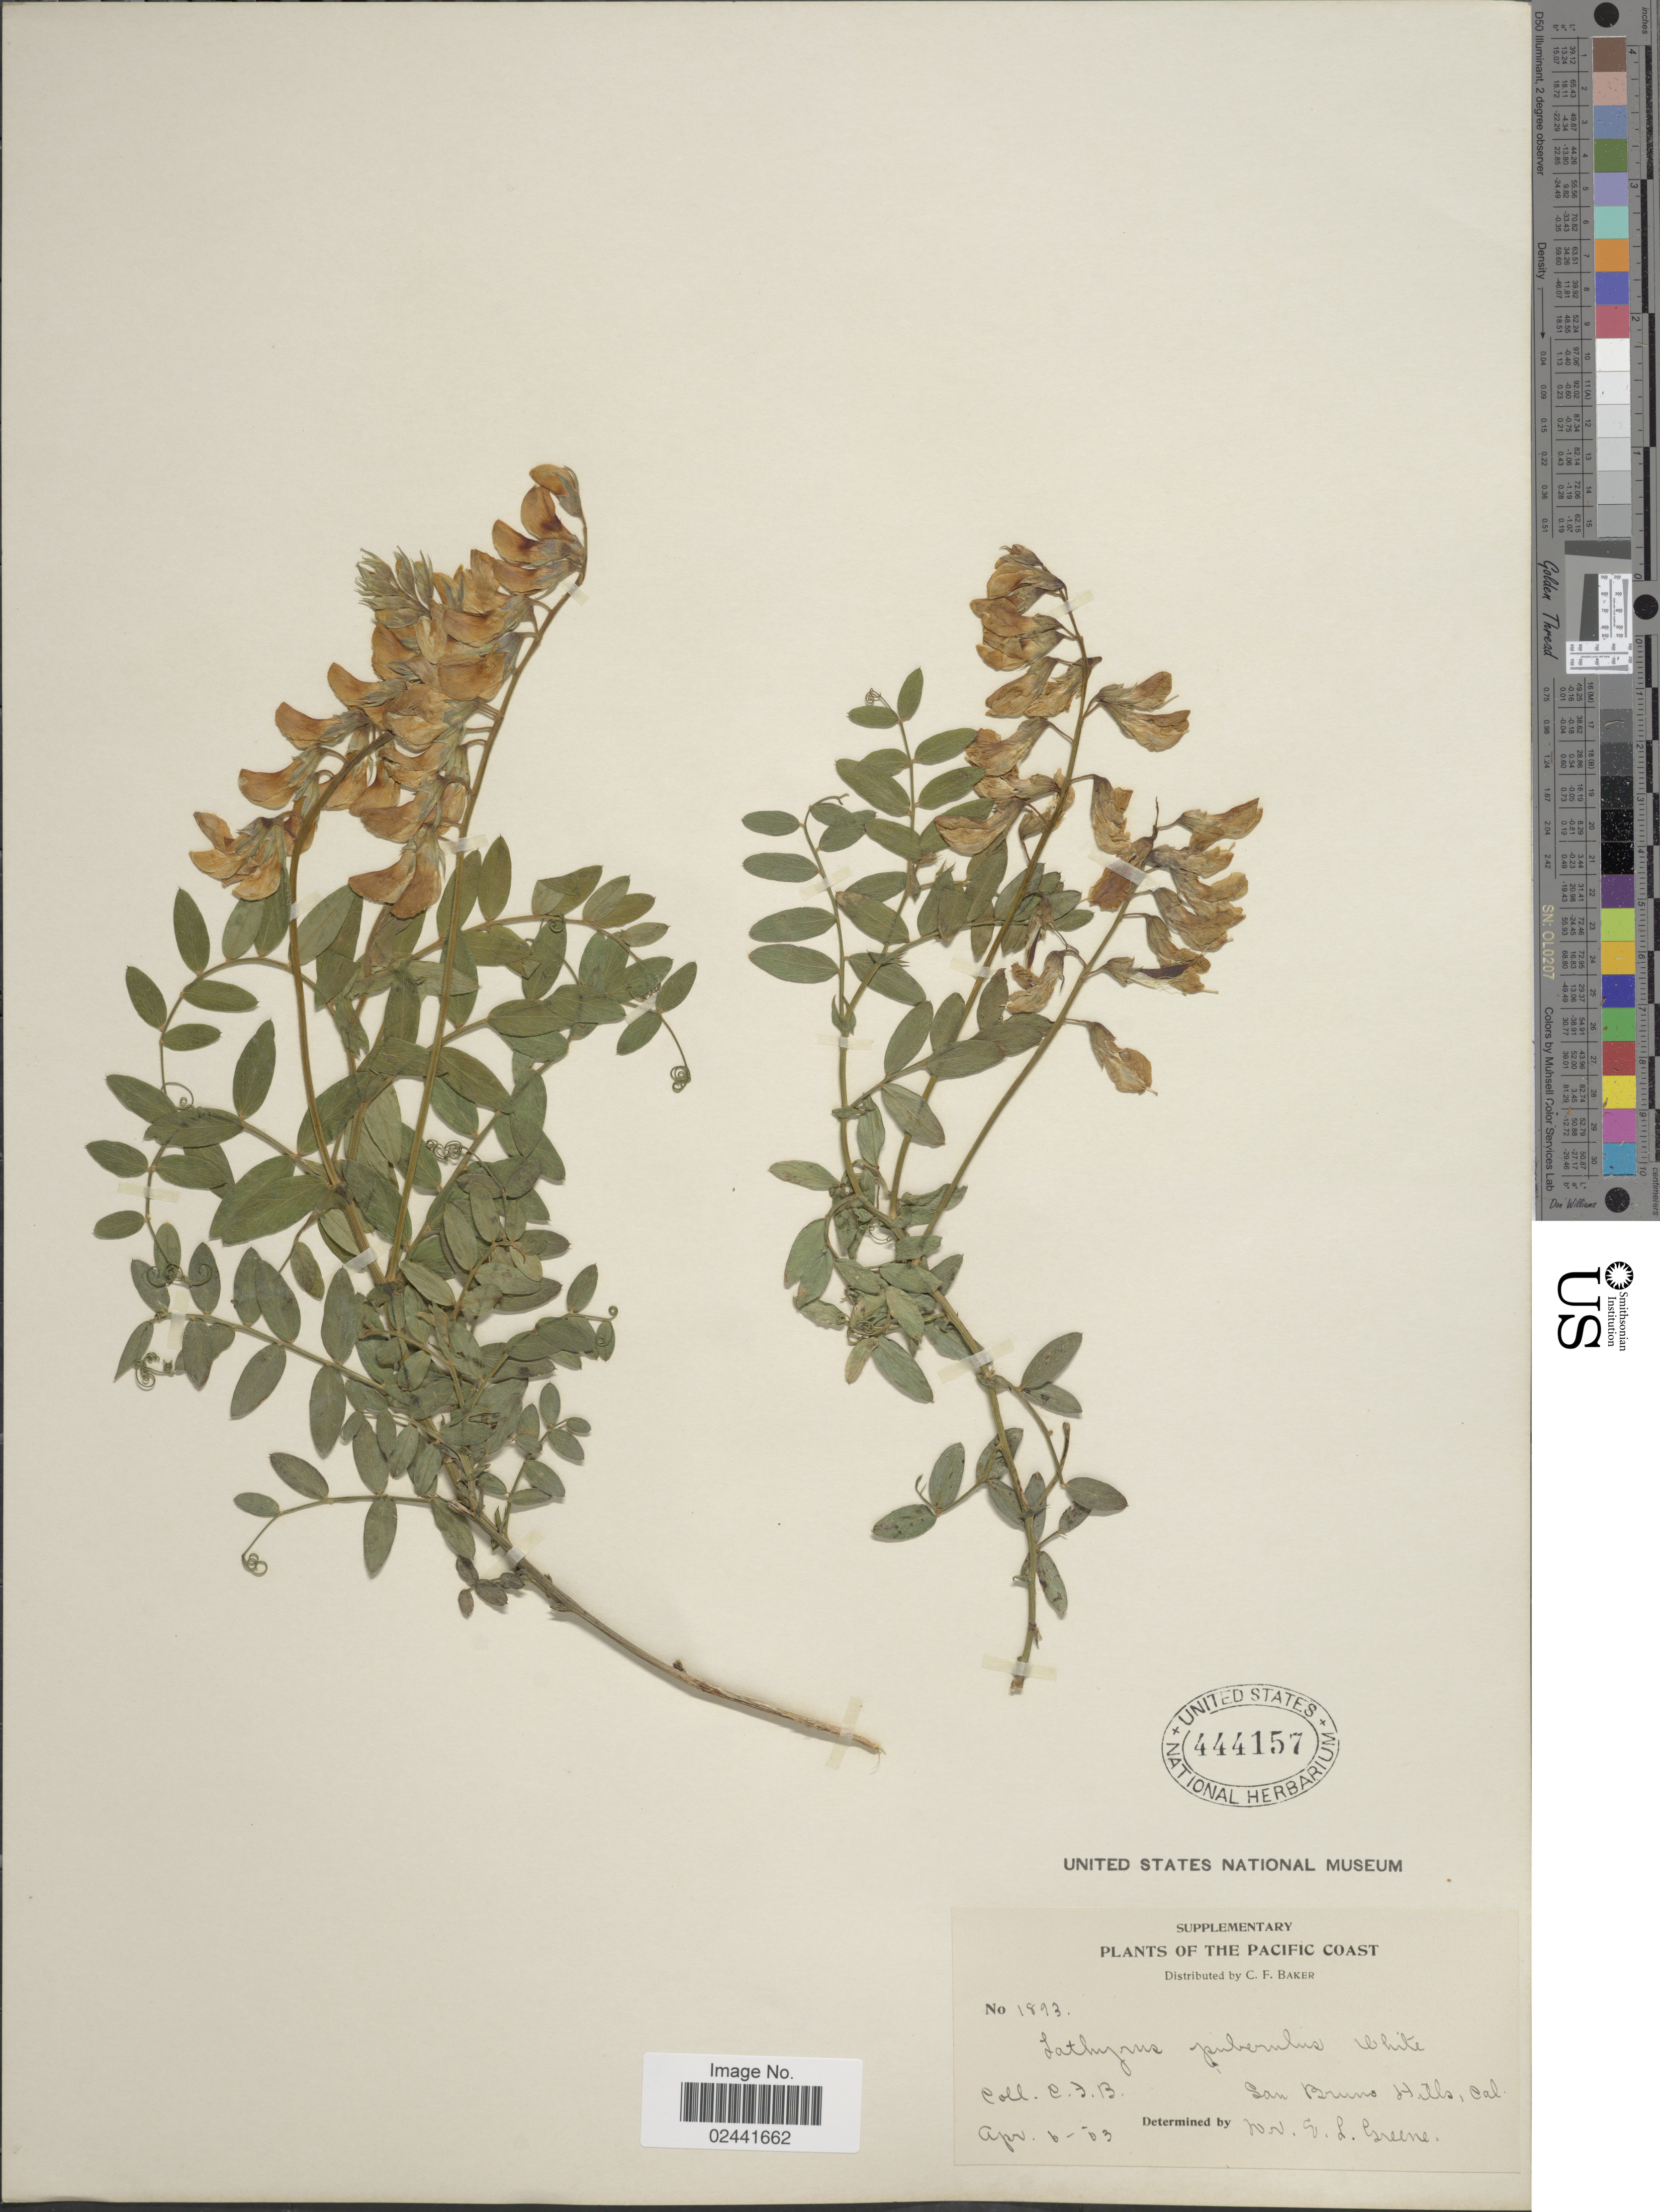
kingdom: Plantae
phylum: Tracheophyta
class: Magnoliopsida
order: Fabales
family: Fabaceae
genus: Lathyrus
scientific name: Lathyrus quercetorum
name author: A. Heller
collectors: C. F. Baker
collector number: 1893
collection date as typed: Transcribed d/m/y: 6/4/63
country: United States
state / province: California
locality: The Pacific Coast, San Bruno Hills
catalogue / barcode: US 444157